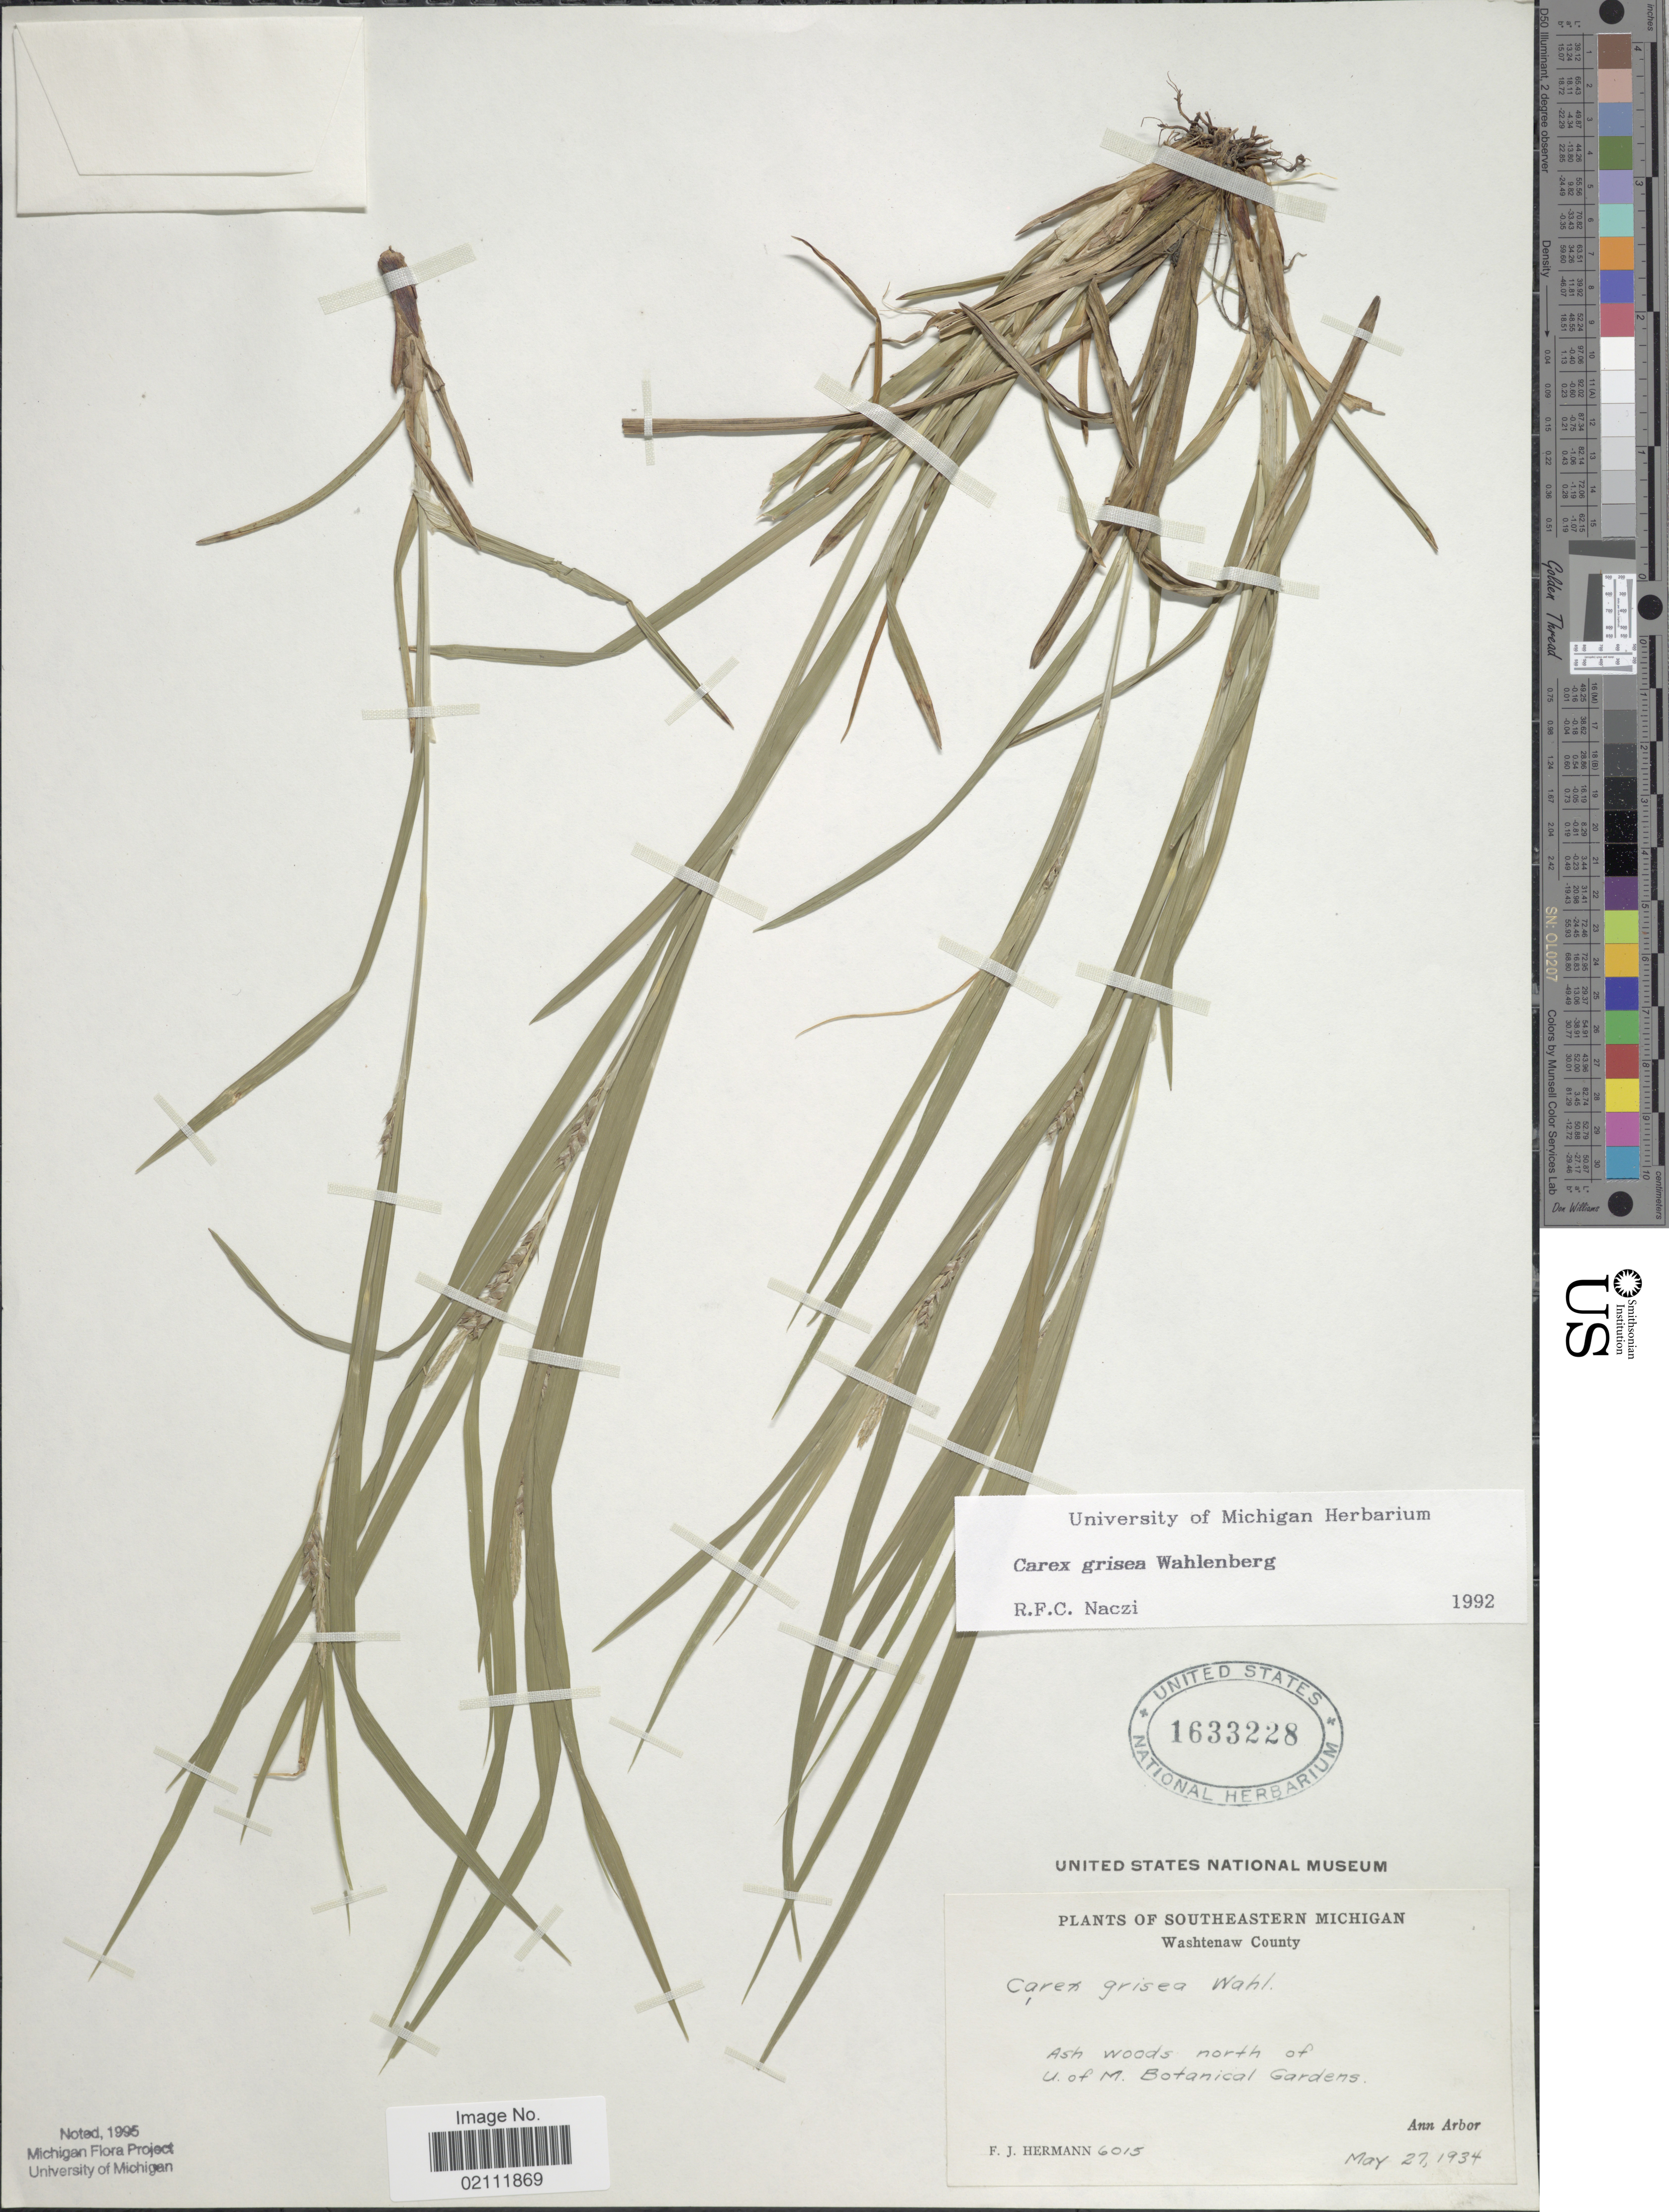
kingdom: Plantae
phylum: Tracheophyta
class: Liliopsida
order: Poales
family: Cyperaceae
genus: Carex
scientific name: Carex grisea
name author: Wahlenb.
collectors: F. J. Hermann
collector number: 6015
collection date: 1934-05-27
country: United States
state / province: Michigan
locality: Southeastern Michigan. Washtenaw County. Ash woods north of U. Of M. Botanical Gardens. Ann Arbor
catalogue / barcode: US 1633228